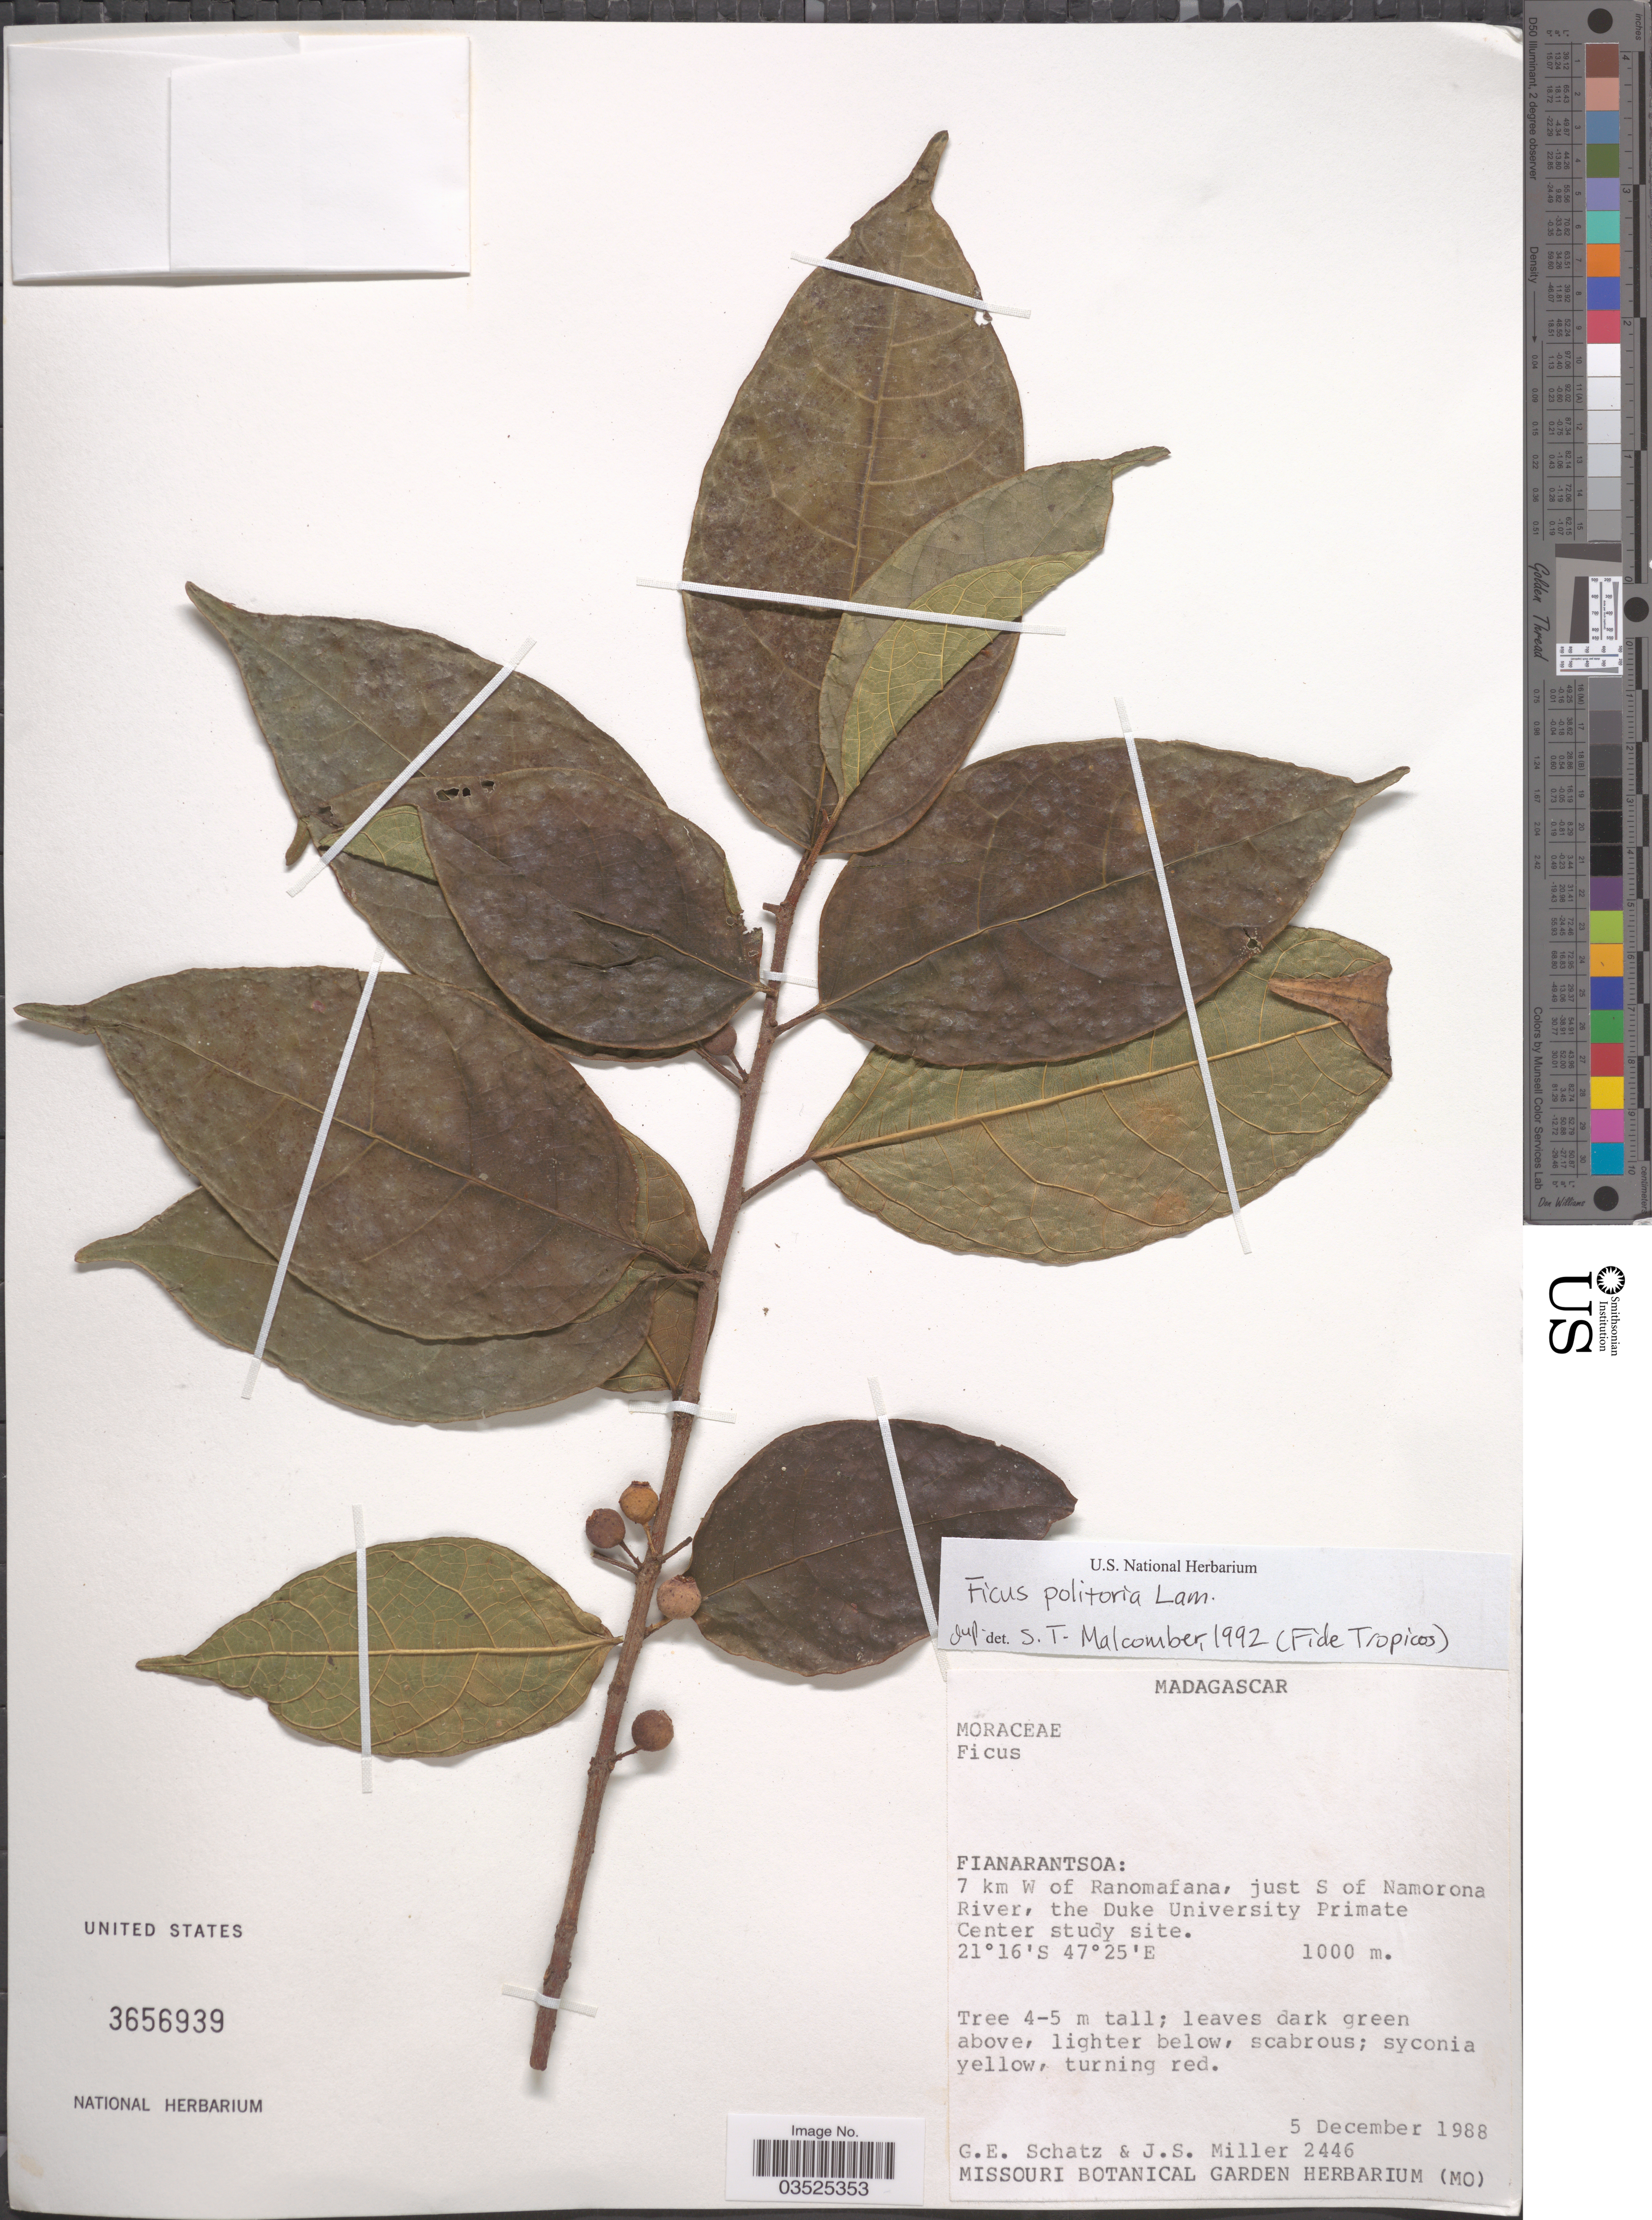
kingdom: Plantae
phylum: Tracheophyta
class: Magnoliopsida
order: Rosales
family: Moraceae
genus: Ficus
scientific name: Ficus politoria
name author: Lam.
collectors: G. Schatz & J. S. Miller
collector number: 2446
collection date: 1988-12-05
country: Madagascar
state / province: Vatovavy Fitovinany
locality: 7 km W of Ranomafana, just S of Namorona River, the Duke University Primate Center study site.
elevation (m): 1000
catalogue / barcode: US 3656939